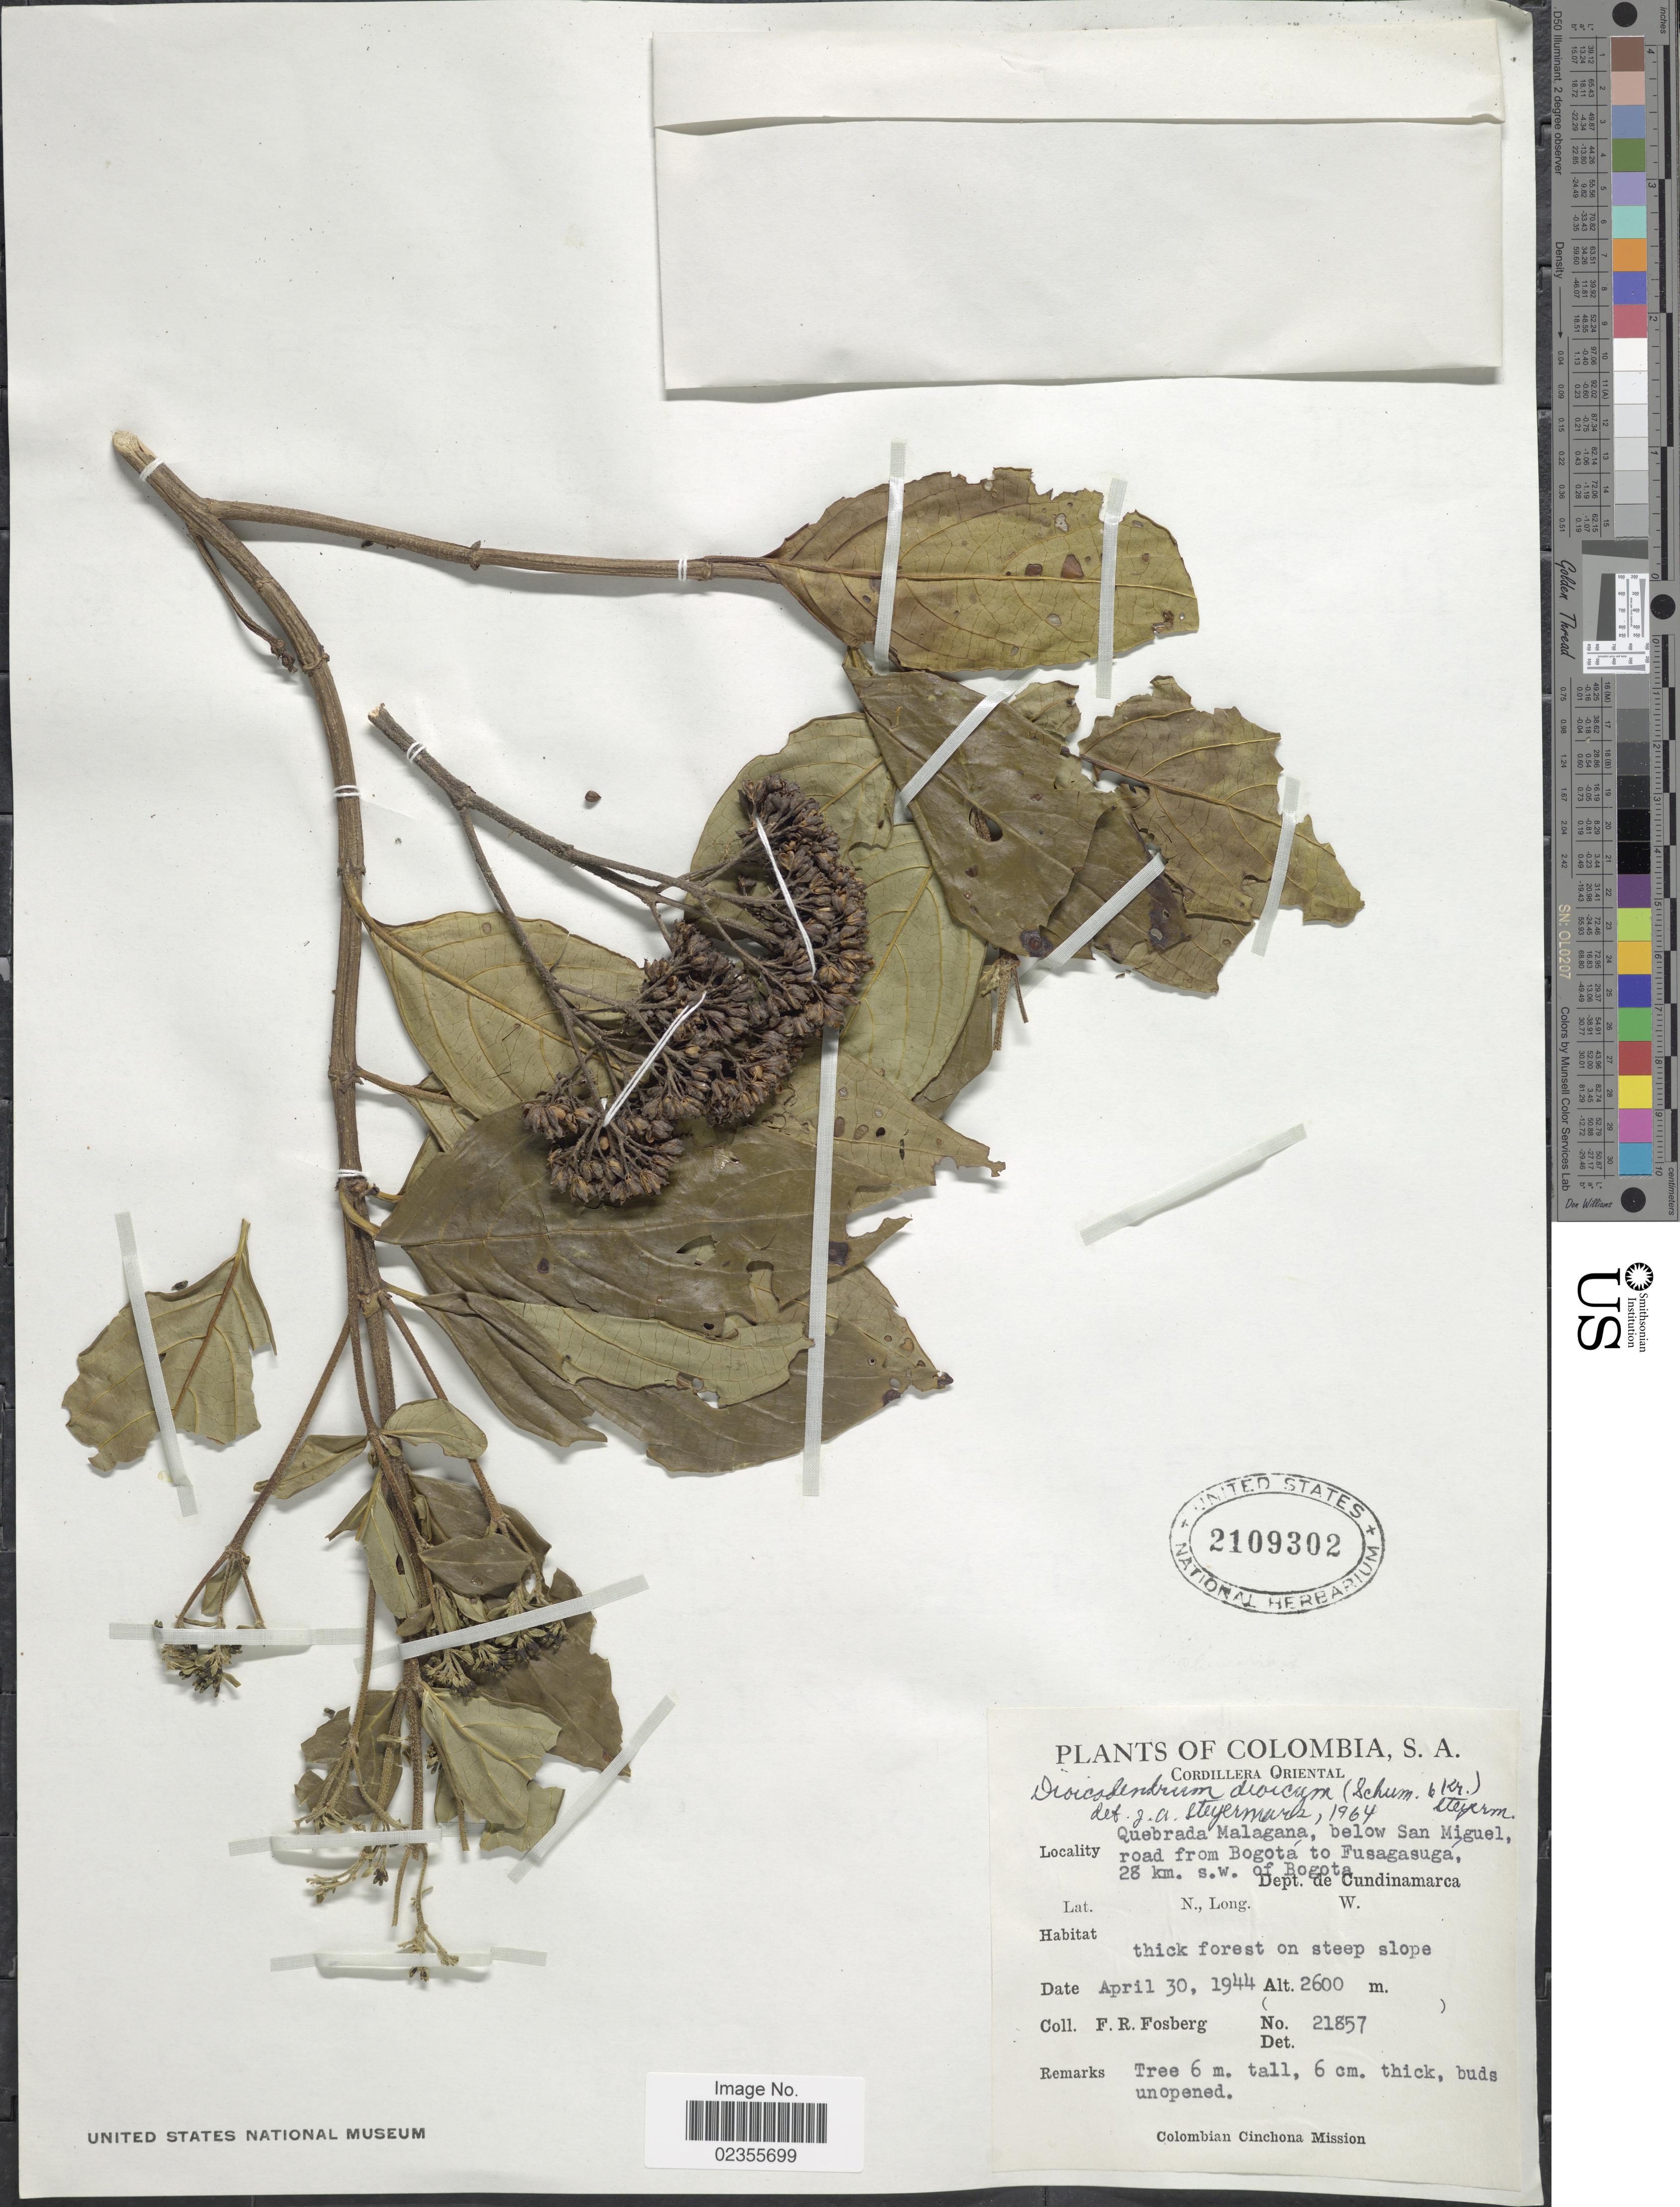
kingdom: Plantae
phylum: Tracheophyta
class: Magnoliopsida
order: Gentianales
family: Rubiaceae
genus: Dioicodendron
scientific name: Dioicodendron dioicum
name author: (K. Schum. & Krause) Steyerm.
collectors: F. R. Fosberg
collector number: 21857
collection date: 1944-04-30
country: Colombia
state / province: Cundinamarca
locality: S.A., Cordillera Oriental, Quebrada Malagana, below San Miguel, road from Bogota to Fusagasuga, 28 km. s.w. of Bogota.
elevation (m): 2600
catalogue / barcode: US 2109302